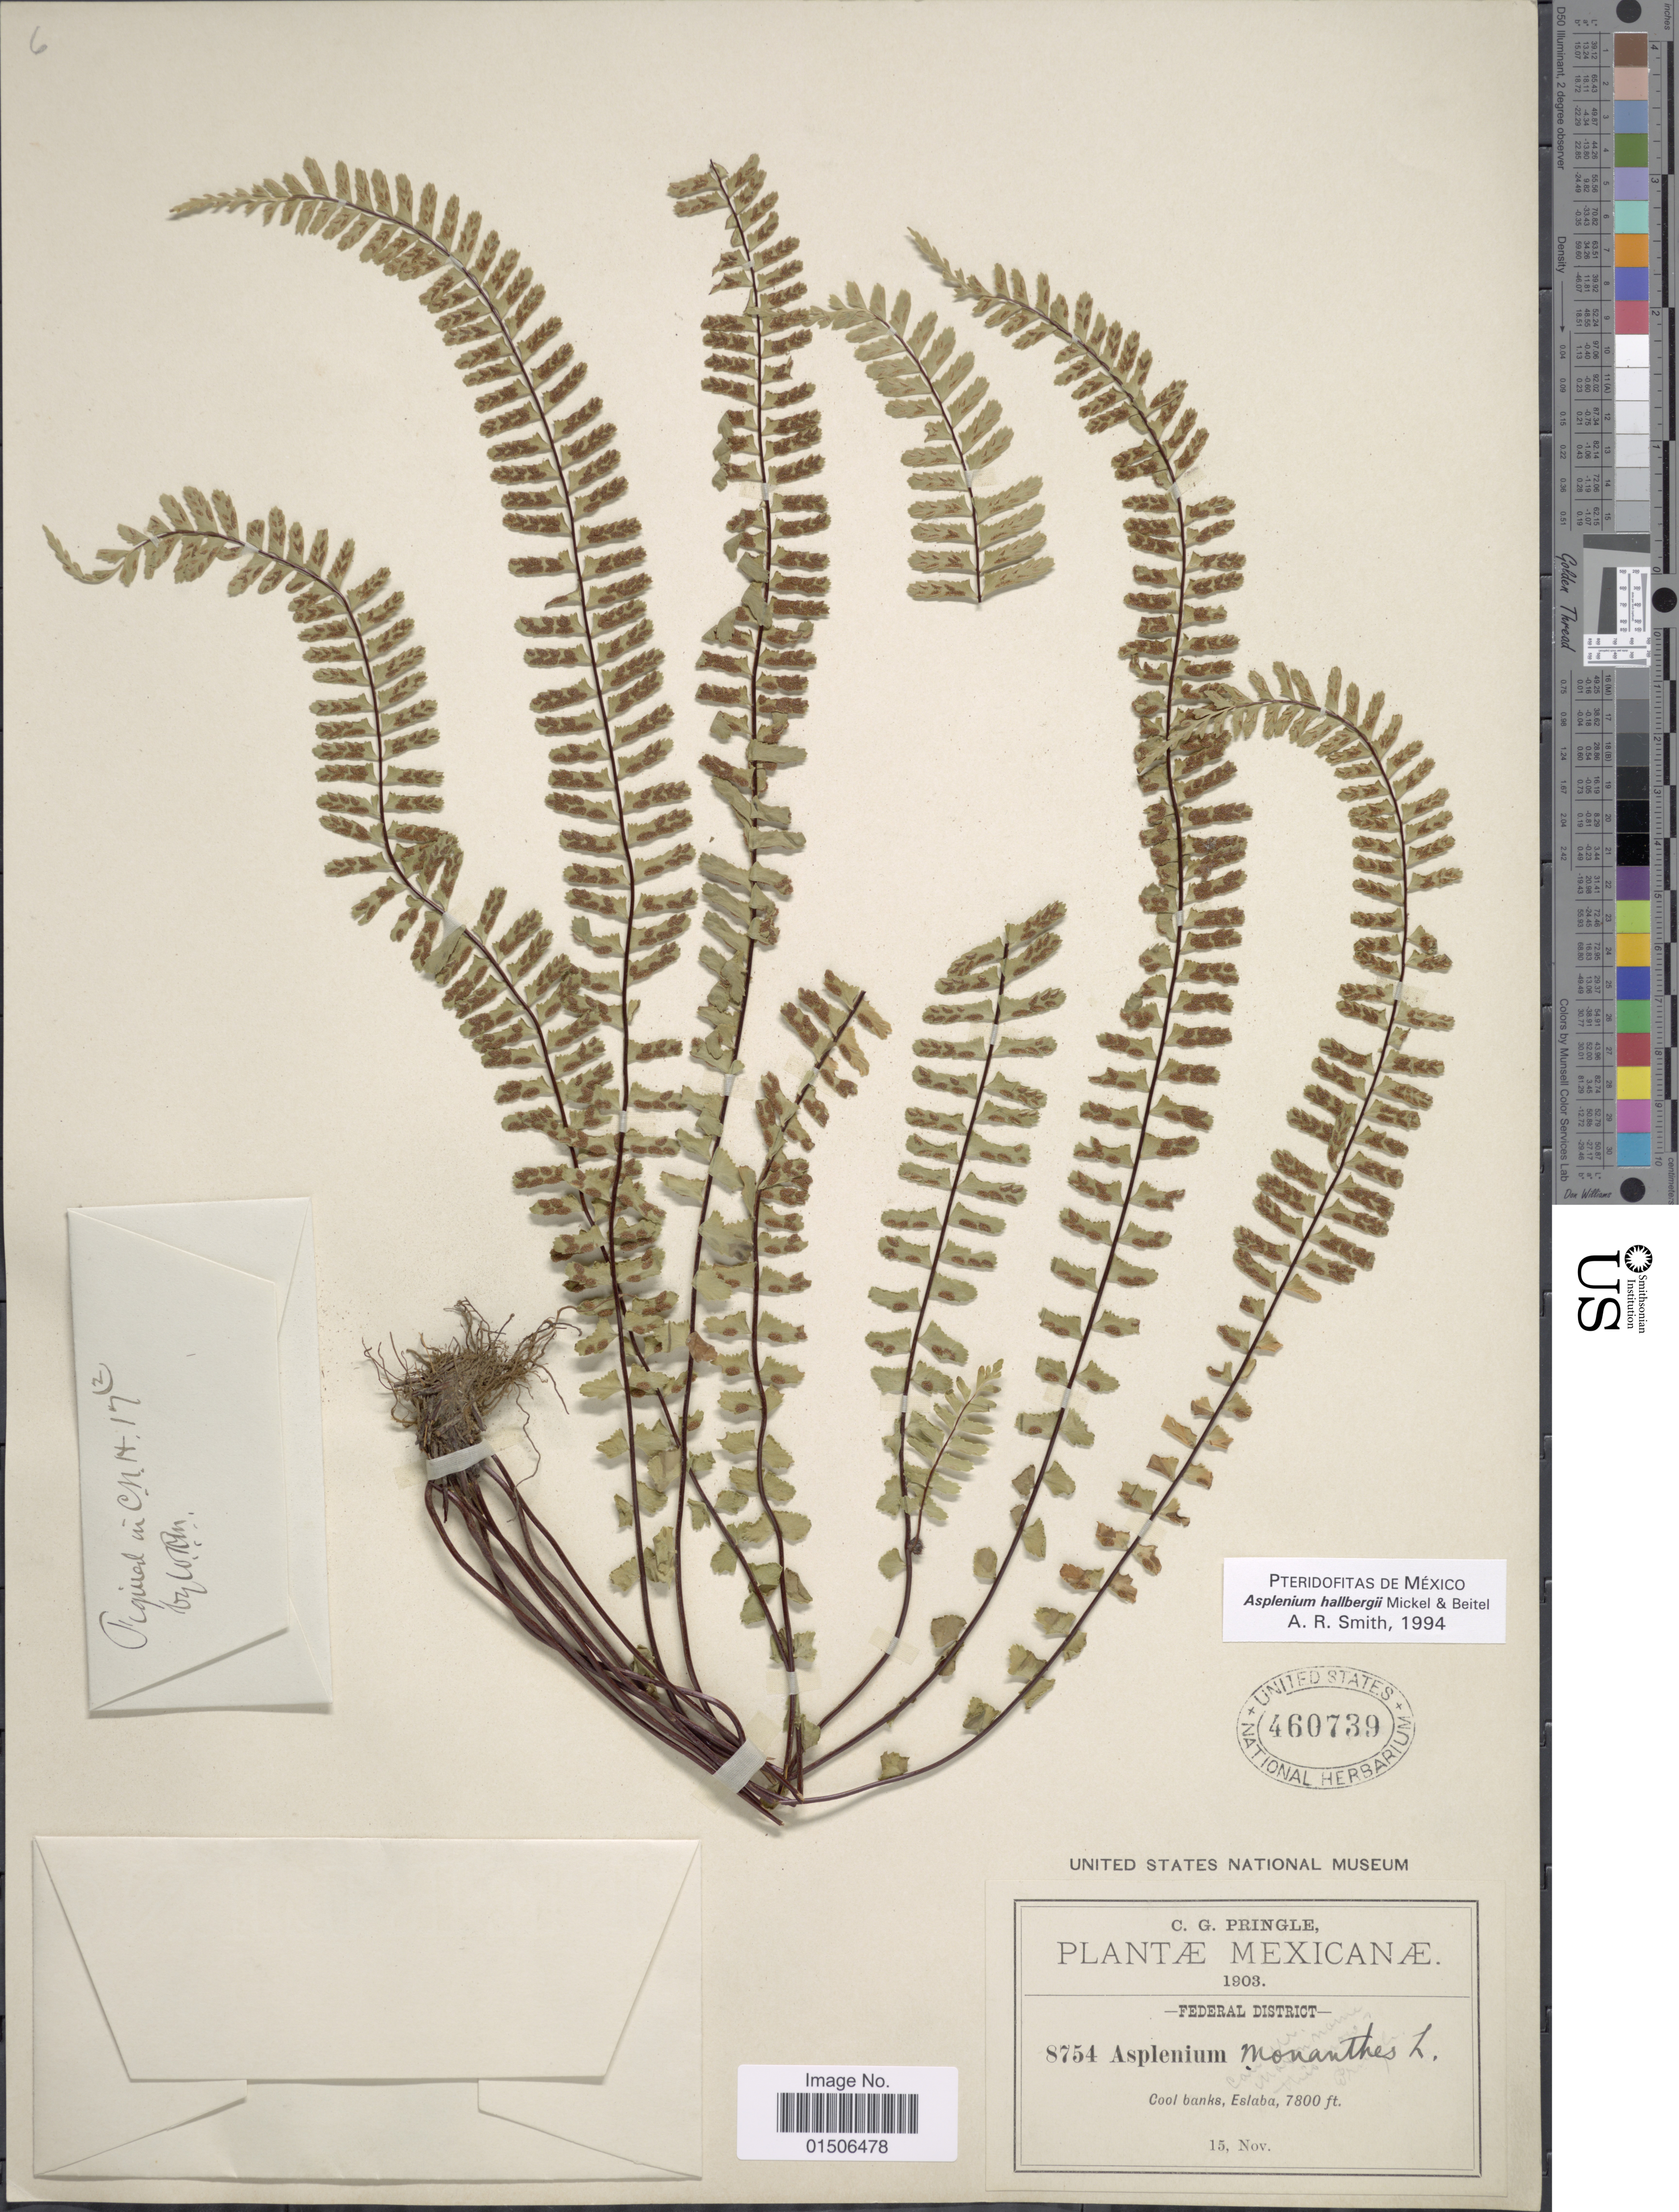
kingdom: Plantae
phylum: Tracheophyta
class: Polypodiopsida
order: Polypodiales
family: Aspleniaceae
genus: Asplenium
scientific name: Asplenium hallbergii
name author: Mickel & Beitel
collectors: C. G. Pringle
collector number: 8754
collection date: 1903-11-15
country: Mexico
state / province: México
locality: Cool banks, Eslaba, Federal District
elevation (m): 2377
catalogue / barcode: US 460739